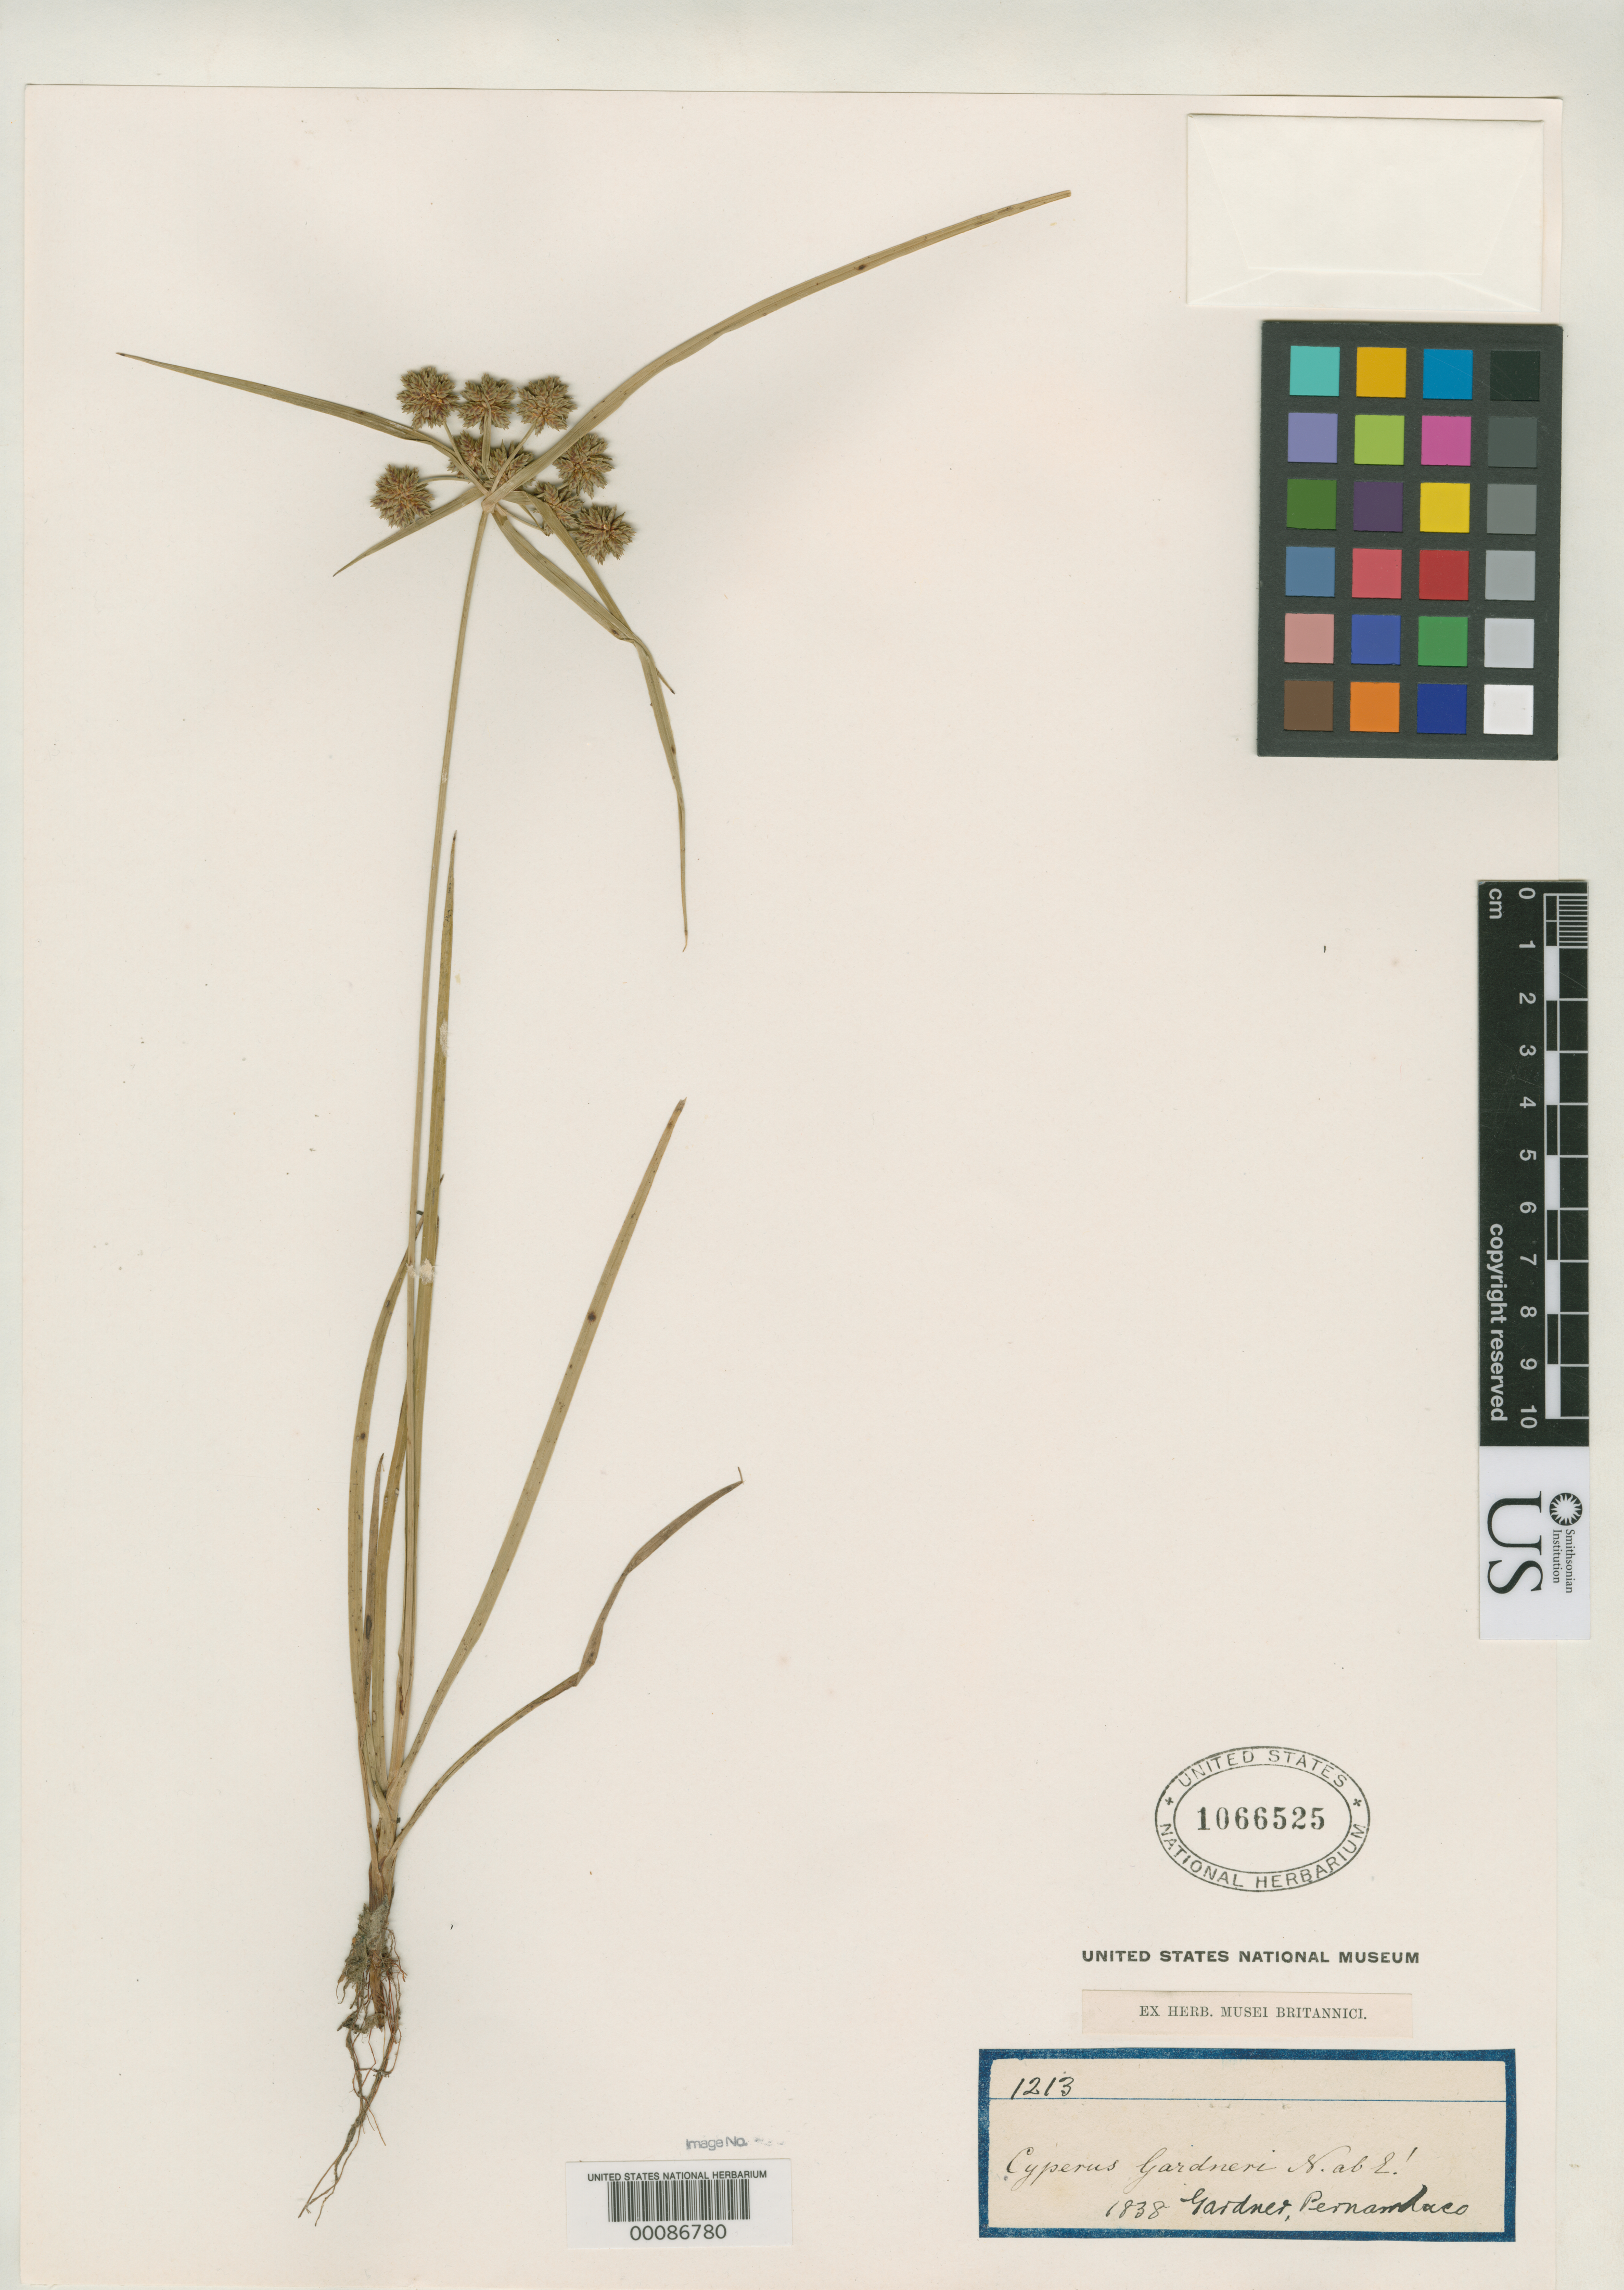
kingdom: Plantae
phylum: Tracheophyta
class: Liliopsida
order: Poales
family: Cyperaceae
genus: Cyperus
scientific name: Cyperus gardneri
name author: Nees in Mart.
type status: Isotype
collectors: G. Gardner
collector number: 1213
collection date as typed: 1838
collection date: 1838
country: Brazil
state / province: Pernambuco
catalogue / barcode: US 1066525